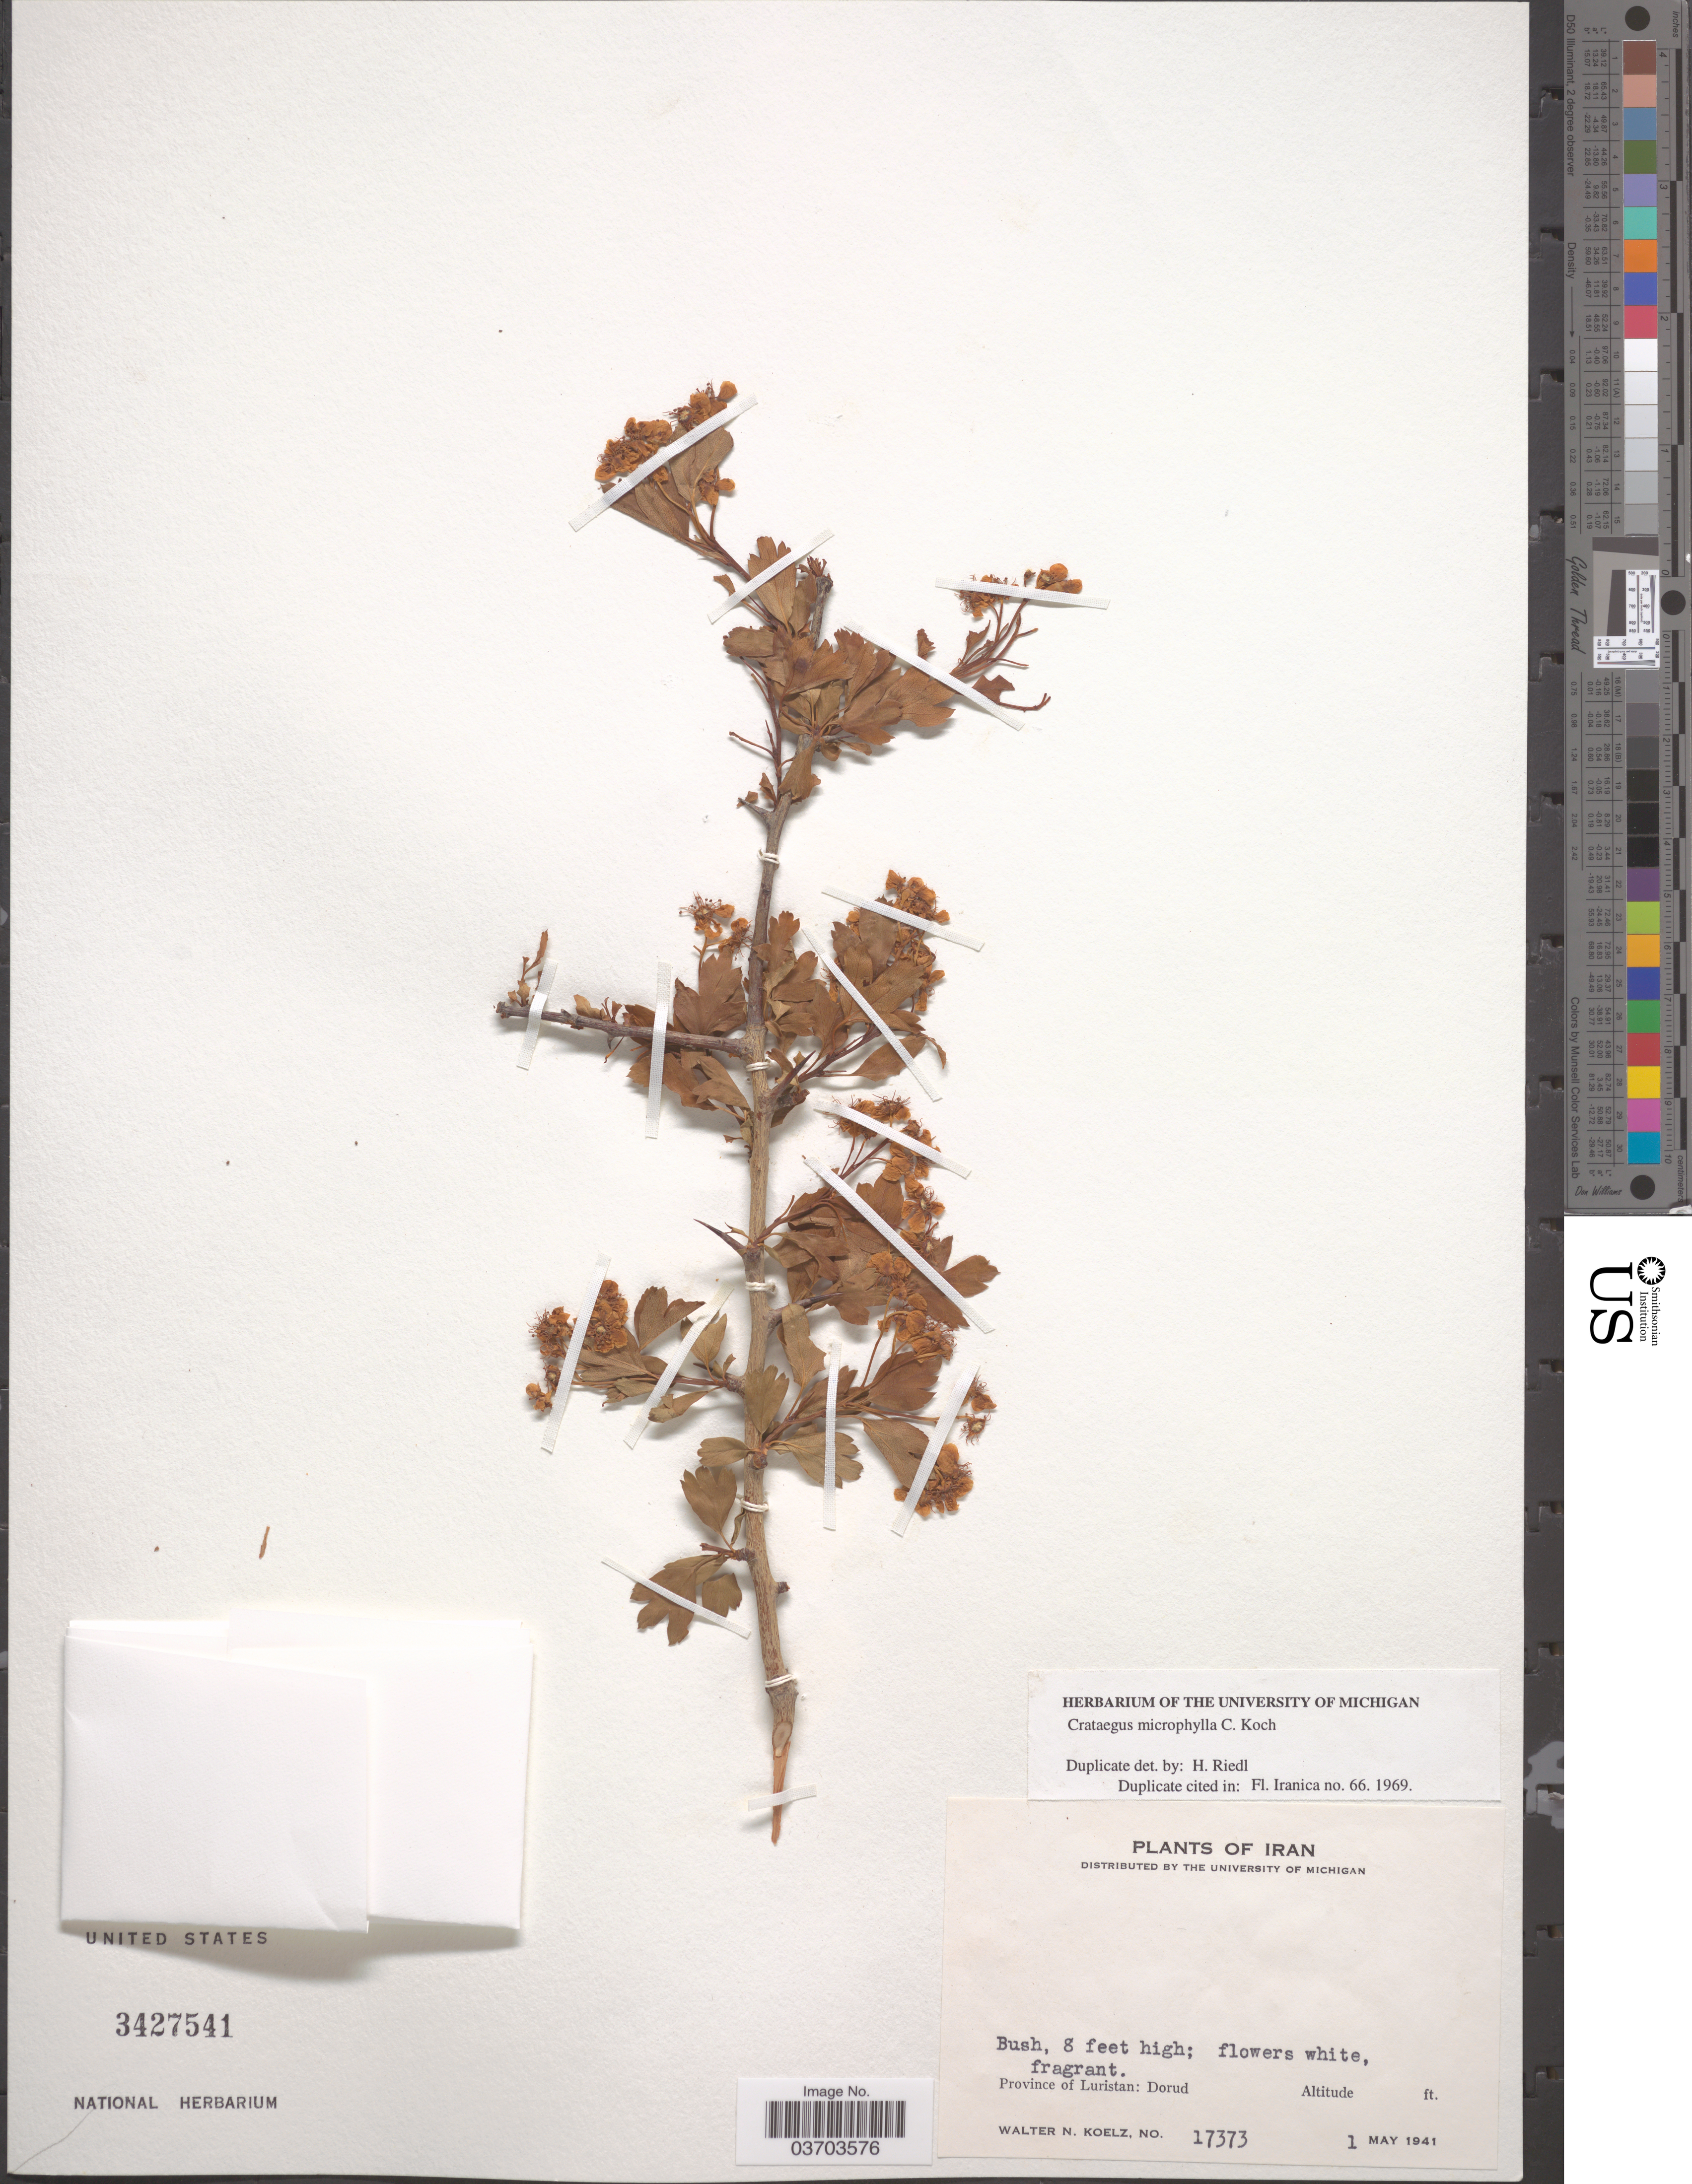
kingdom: Plantae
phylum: Tracheophyta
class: Magnoliopsida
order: Rosales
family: Rosaceae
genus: Crataegus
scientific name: Crataegus microphylla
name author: K. Koch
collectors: W. N. Koelz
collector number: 17373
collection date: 1941-05-01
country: Iran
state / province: Lorestan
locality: Province of Luristan: Dorud.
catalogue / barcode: US 3427541